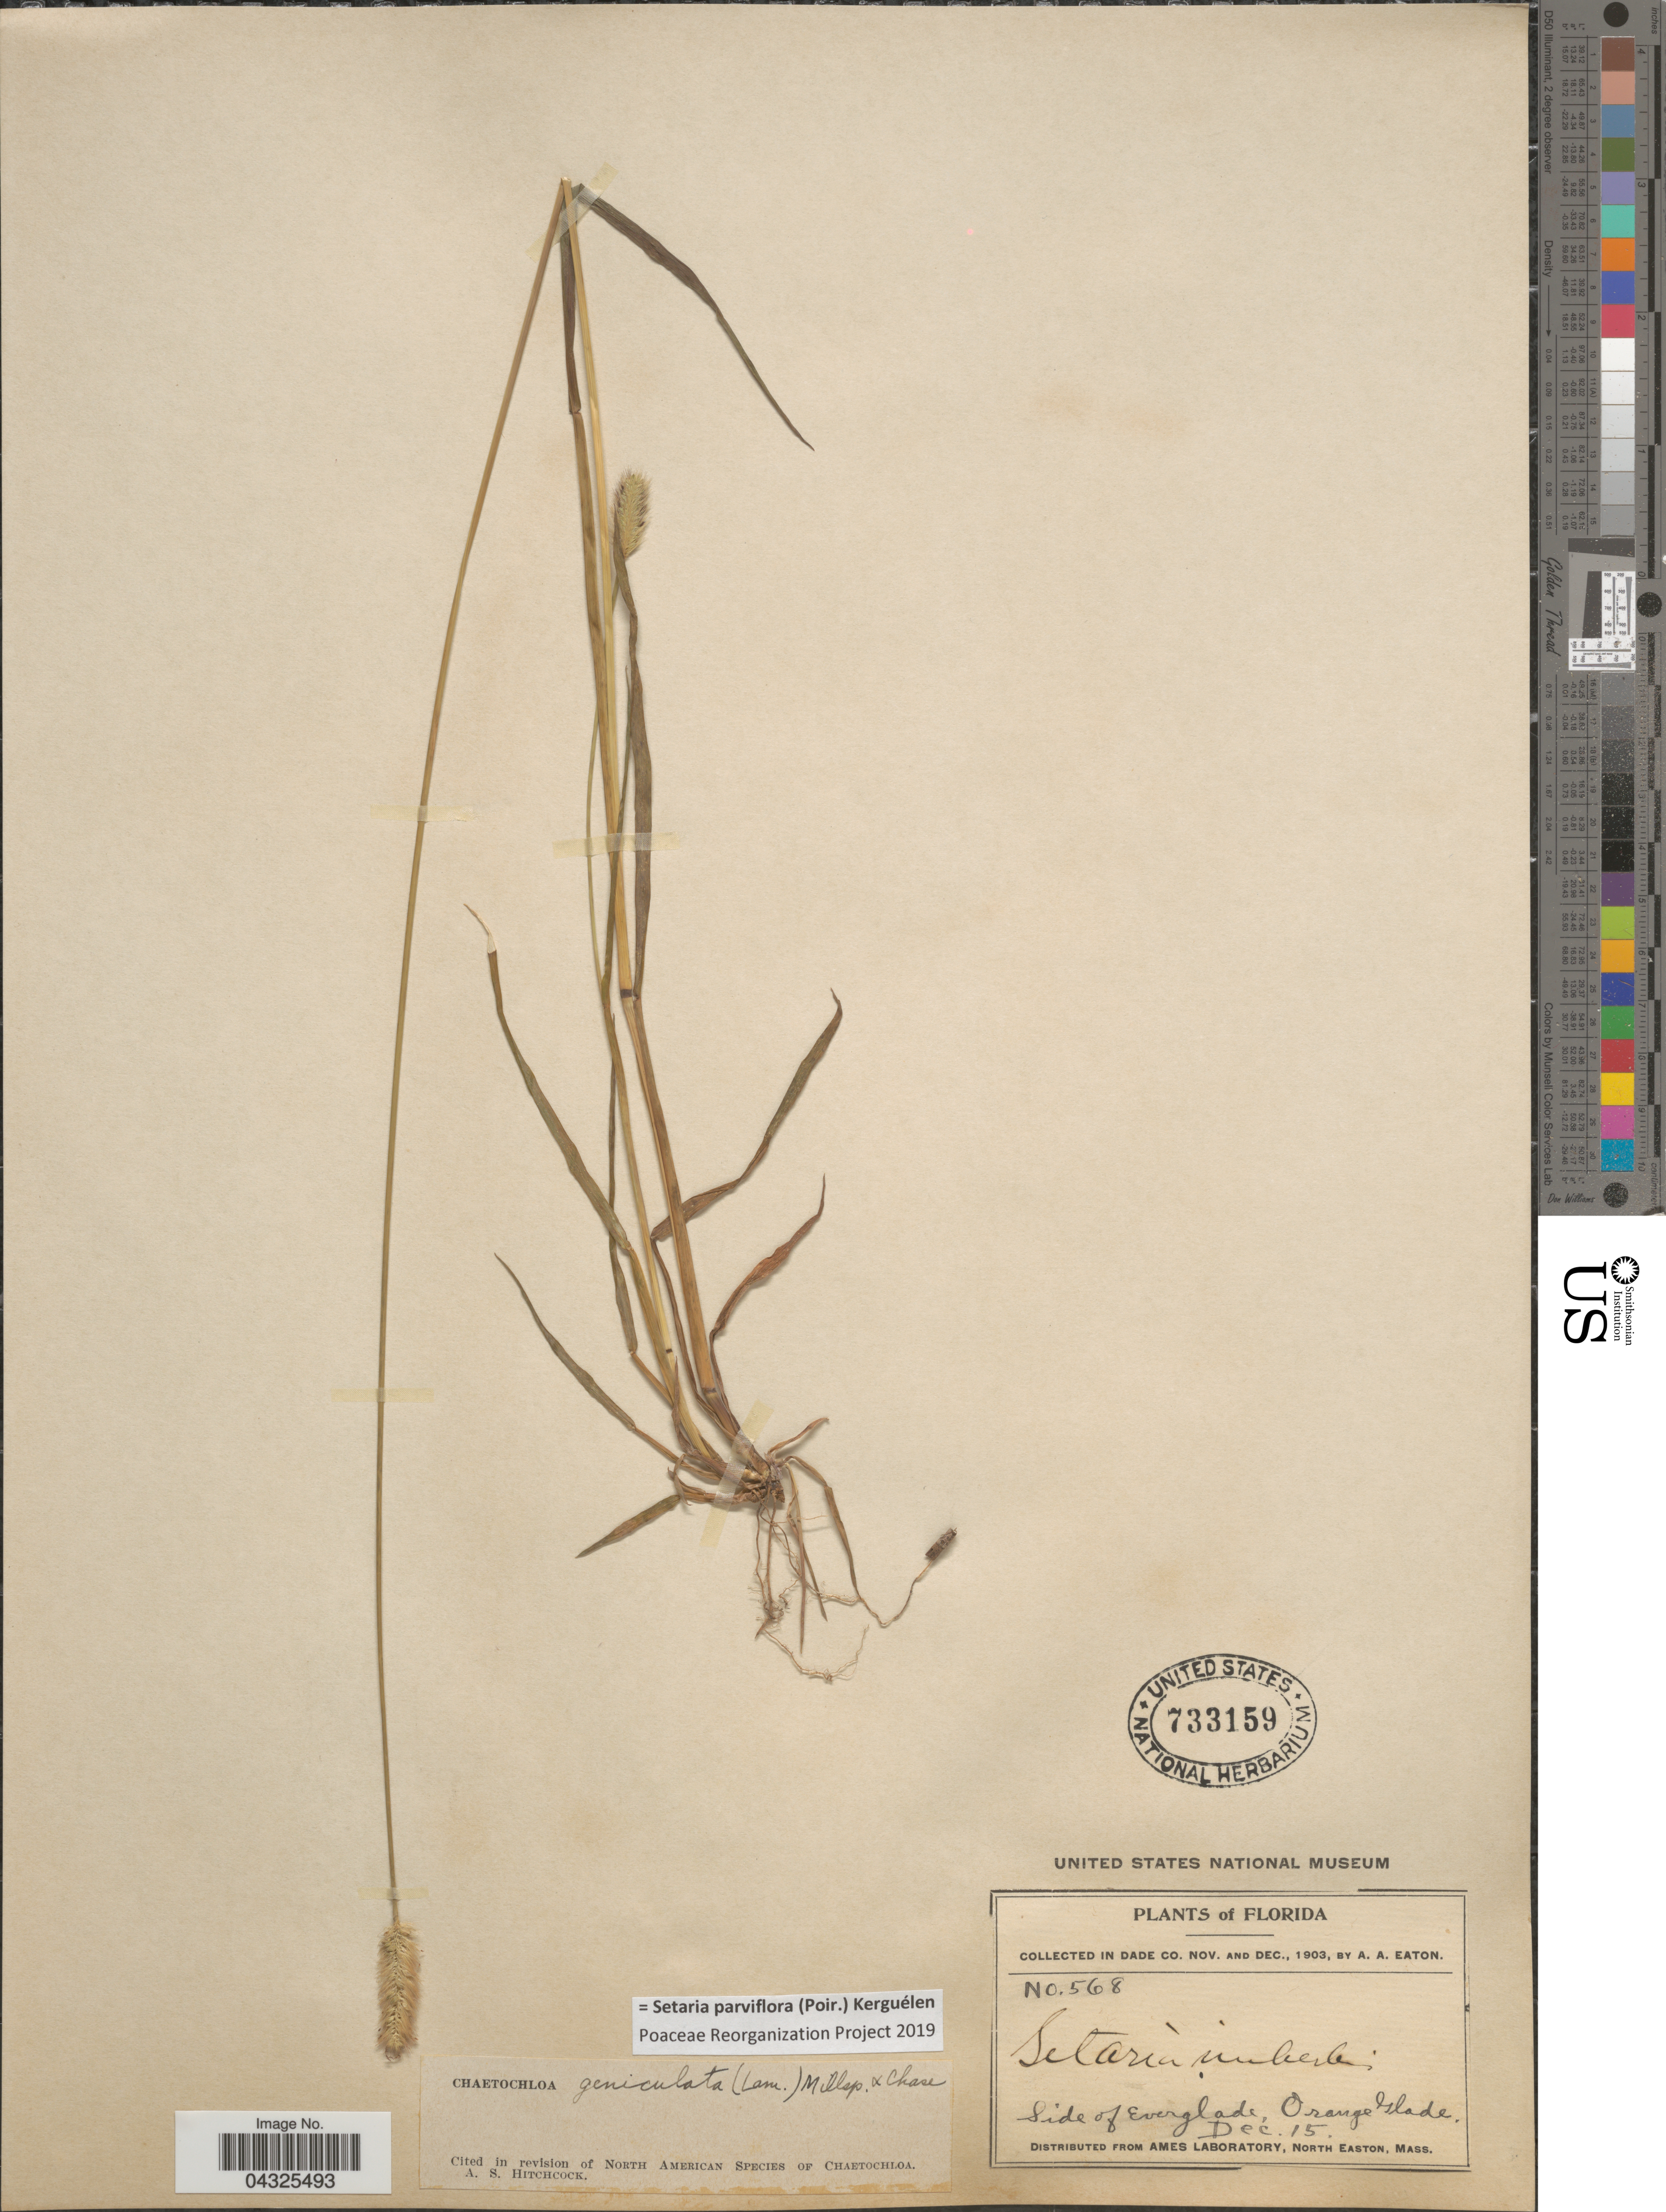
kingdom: Plantae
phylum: Tracheophyta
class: Liliopsida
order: Poales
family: Poaceae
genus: Setaria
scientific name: Setaria parviflora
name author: (Poir.) Kerguélen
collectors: A. A. Eaton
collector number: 568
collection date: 1903-12-15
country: United States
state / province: Florida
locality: Dade Co. Side of Everglade, Orange Glade.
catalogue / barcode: US 733159